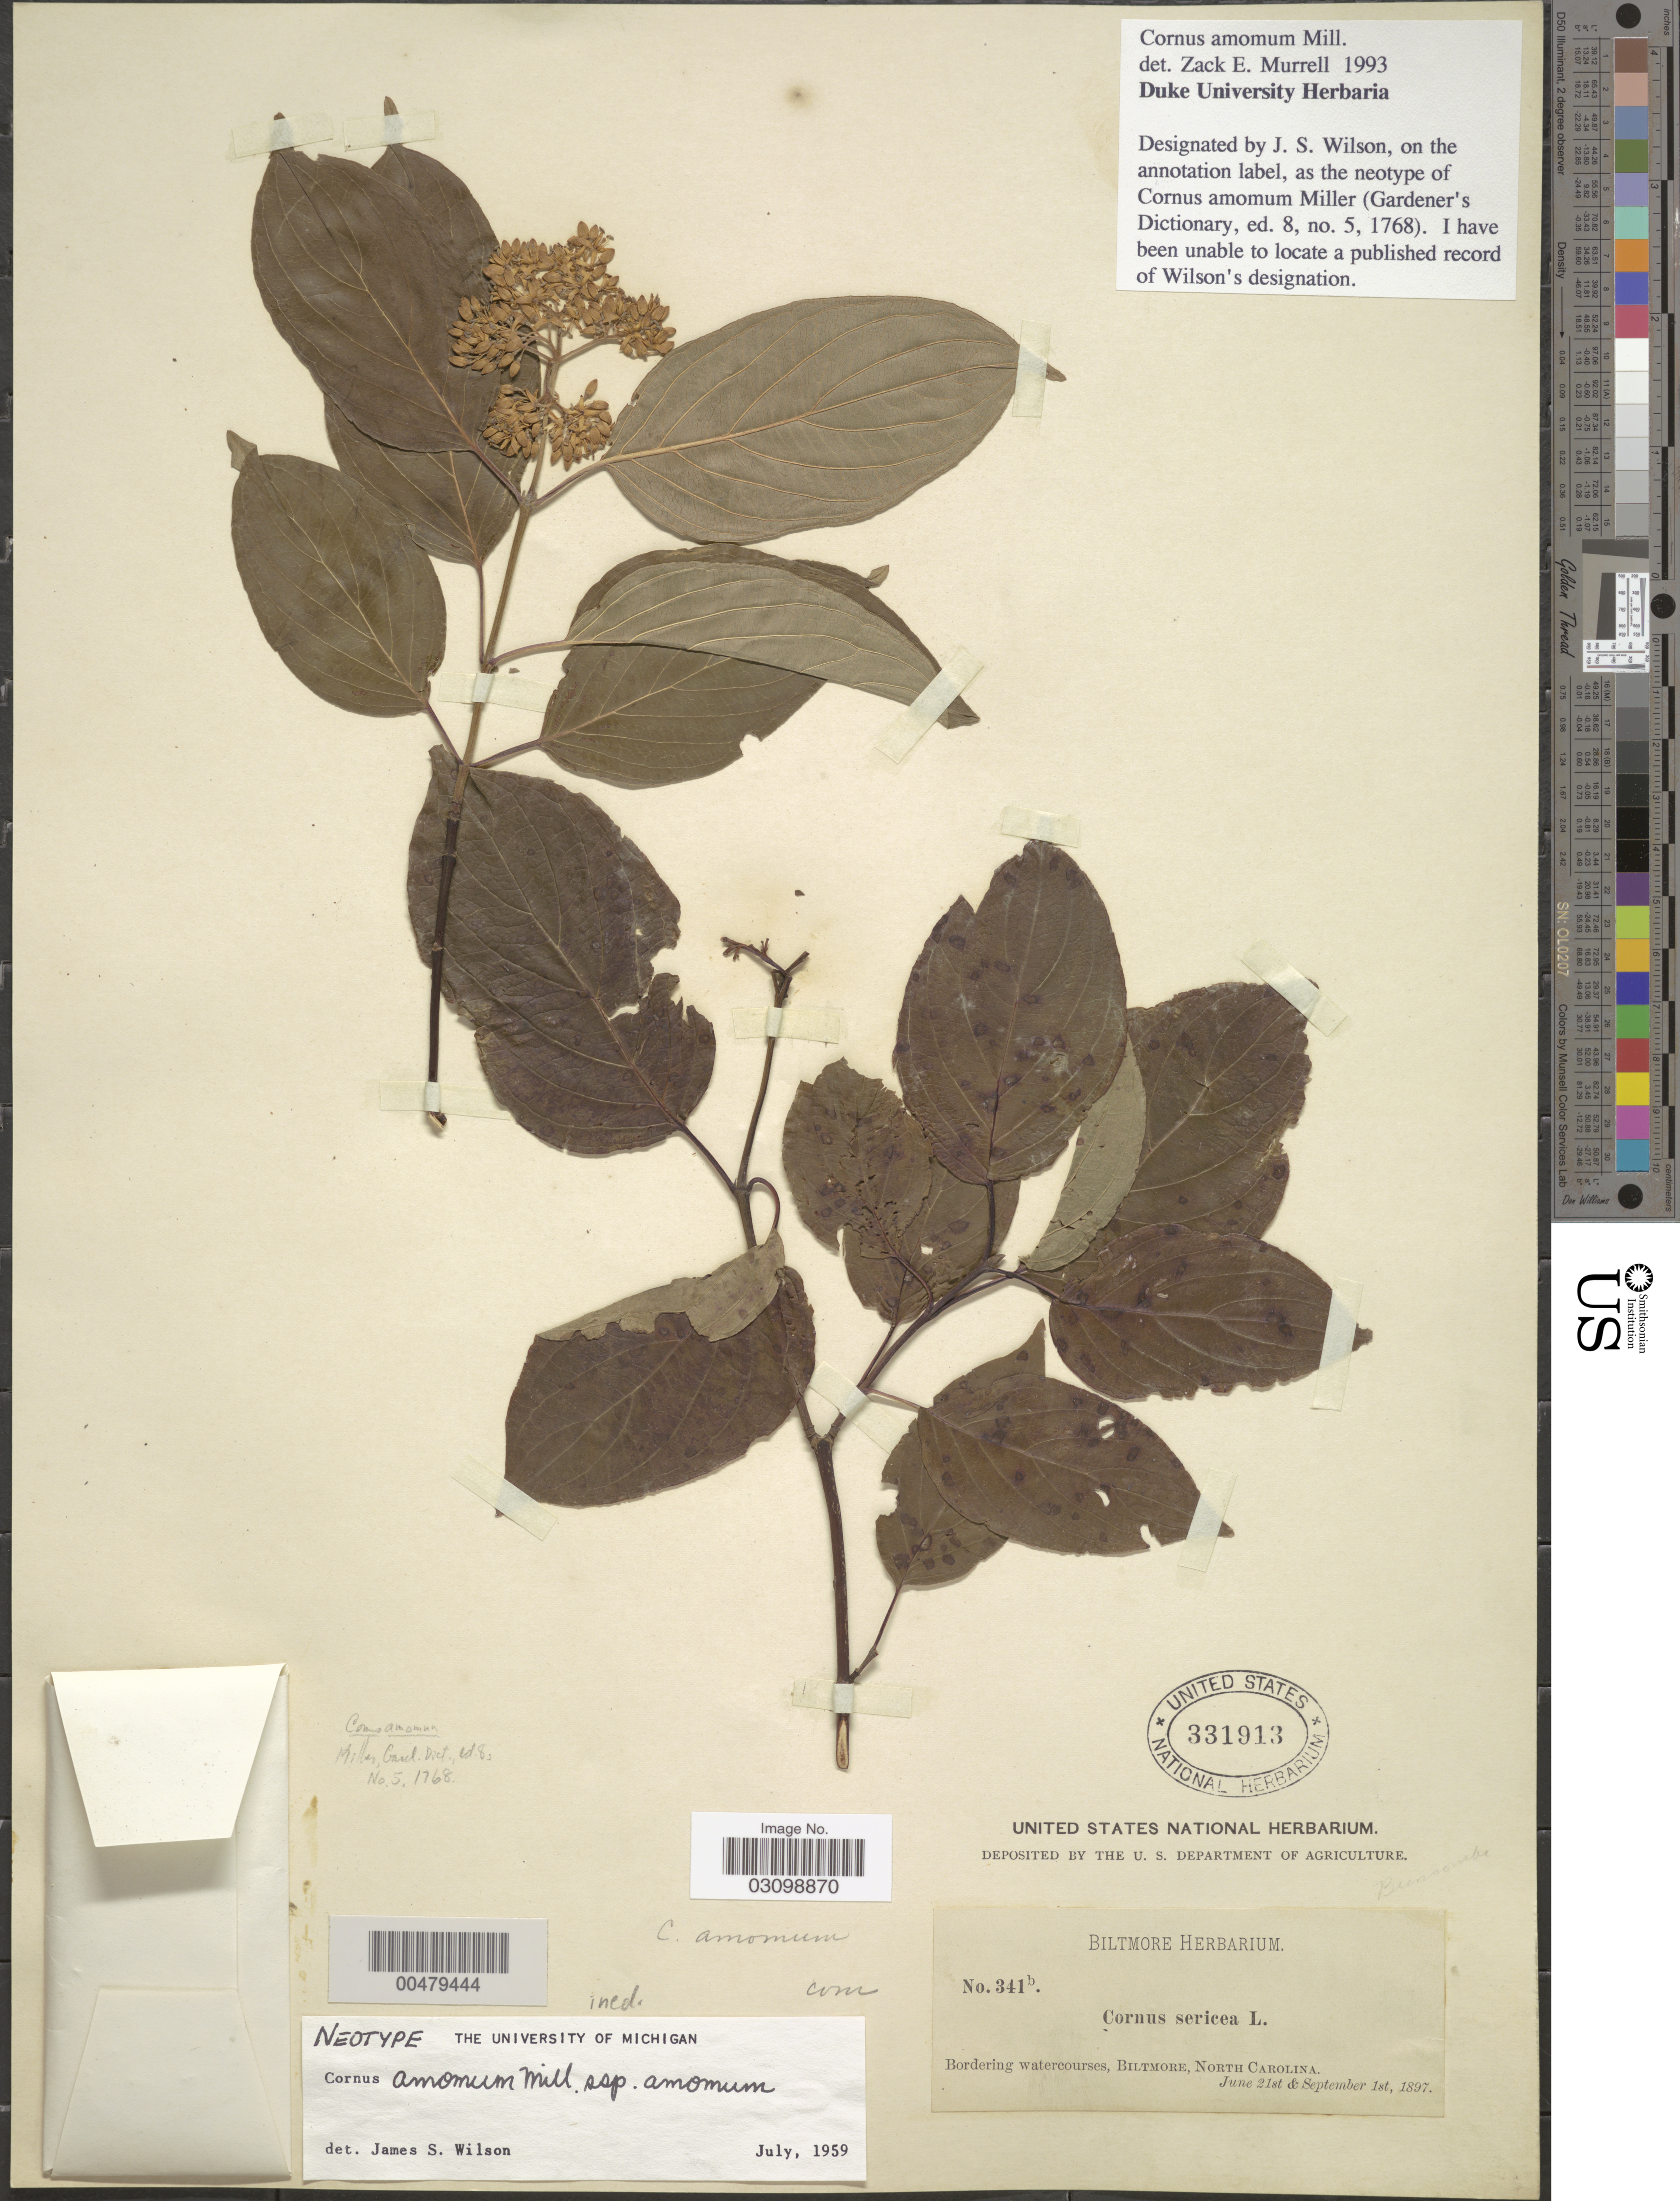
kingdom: Plantae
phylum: Tracheophyta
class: Magnoliopsida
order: Cornales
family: Cornaceae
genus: Cornus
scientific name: Cornus amomum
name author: Mill.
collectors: ex herb. Biltmore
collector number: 341b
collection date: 1897-06-21/1897-09-01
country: United States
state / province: North Carolina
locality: Bordering watercourses, Biltmore.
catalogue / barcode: US 331913